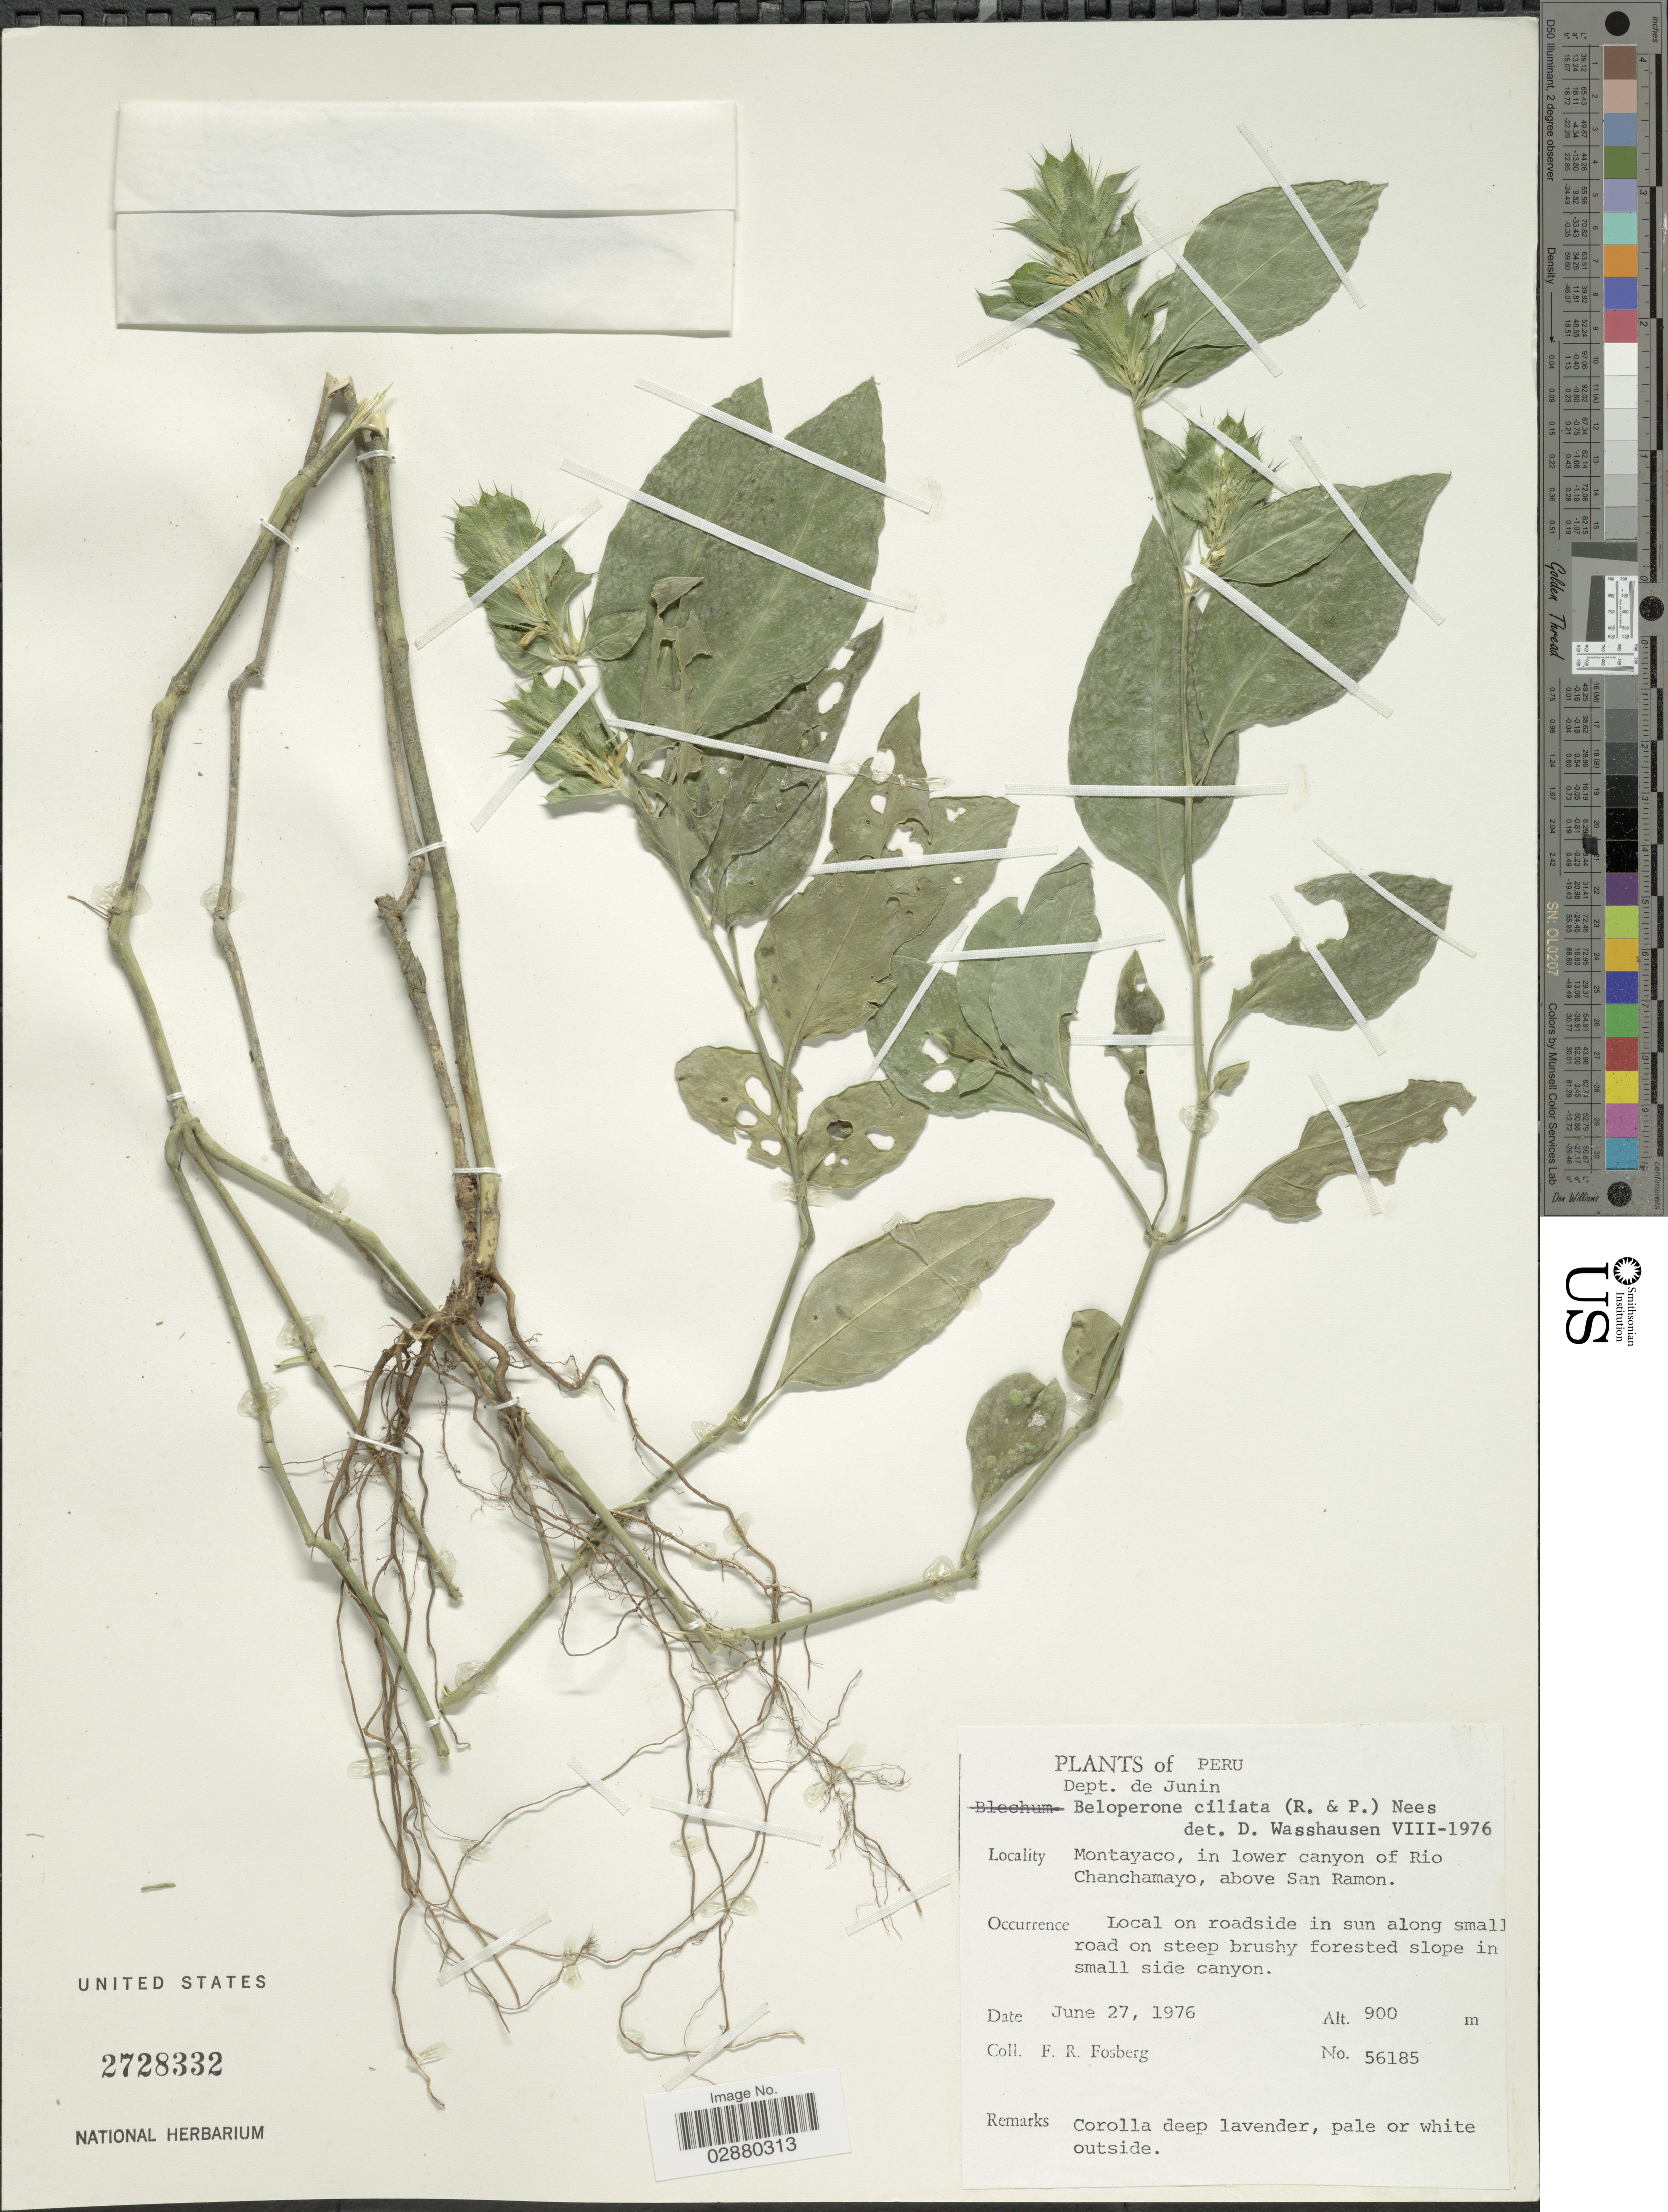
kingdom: Plantae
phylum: Tracheophyta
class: Magnoliopsida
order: Lamiales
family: Acanthaceae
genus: Justicia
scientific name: Justicia radicans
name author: Vahl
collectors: F. R. Fosberg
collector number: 56185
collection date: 1976-06-27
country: Peru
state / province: Junín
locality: Dept. de Junin, Montayaco, in lower canyon of Rio Chanchamayo, above San Ramon.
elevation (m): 900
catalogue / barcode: US 2728332